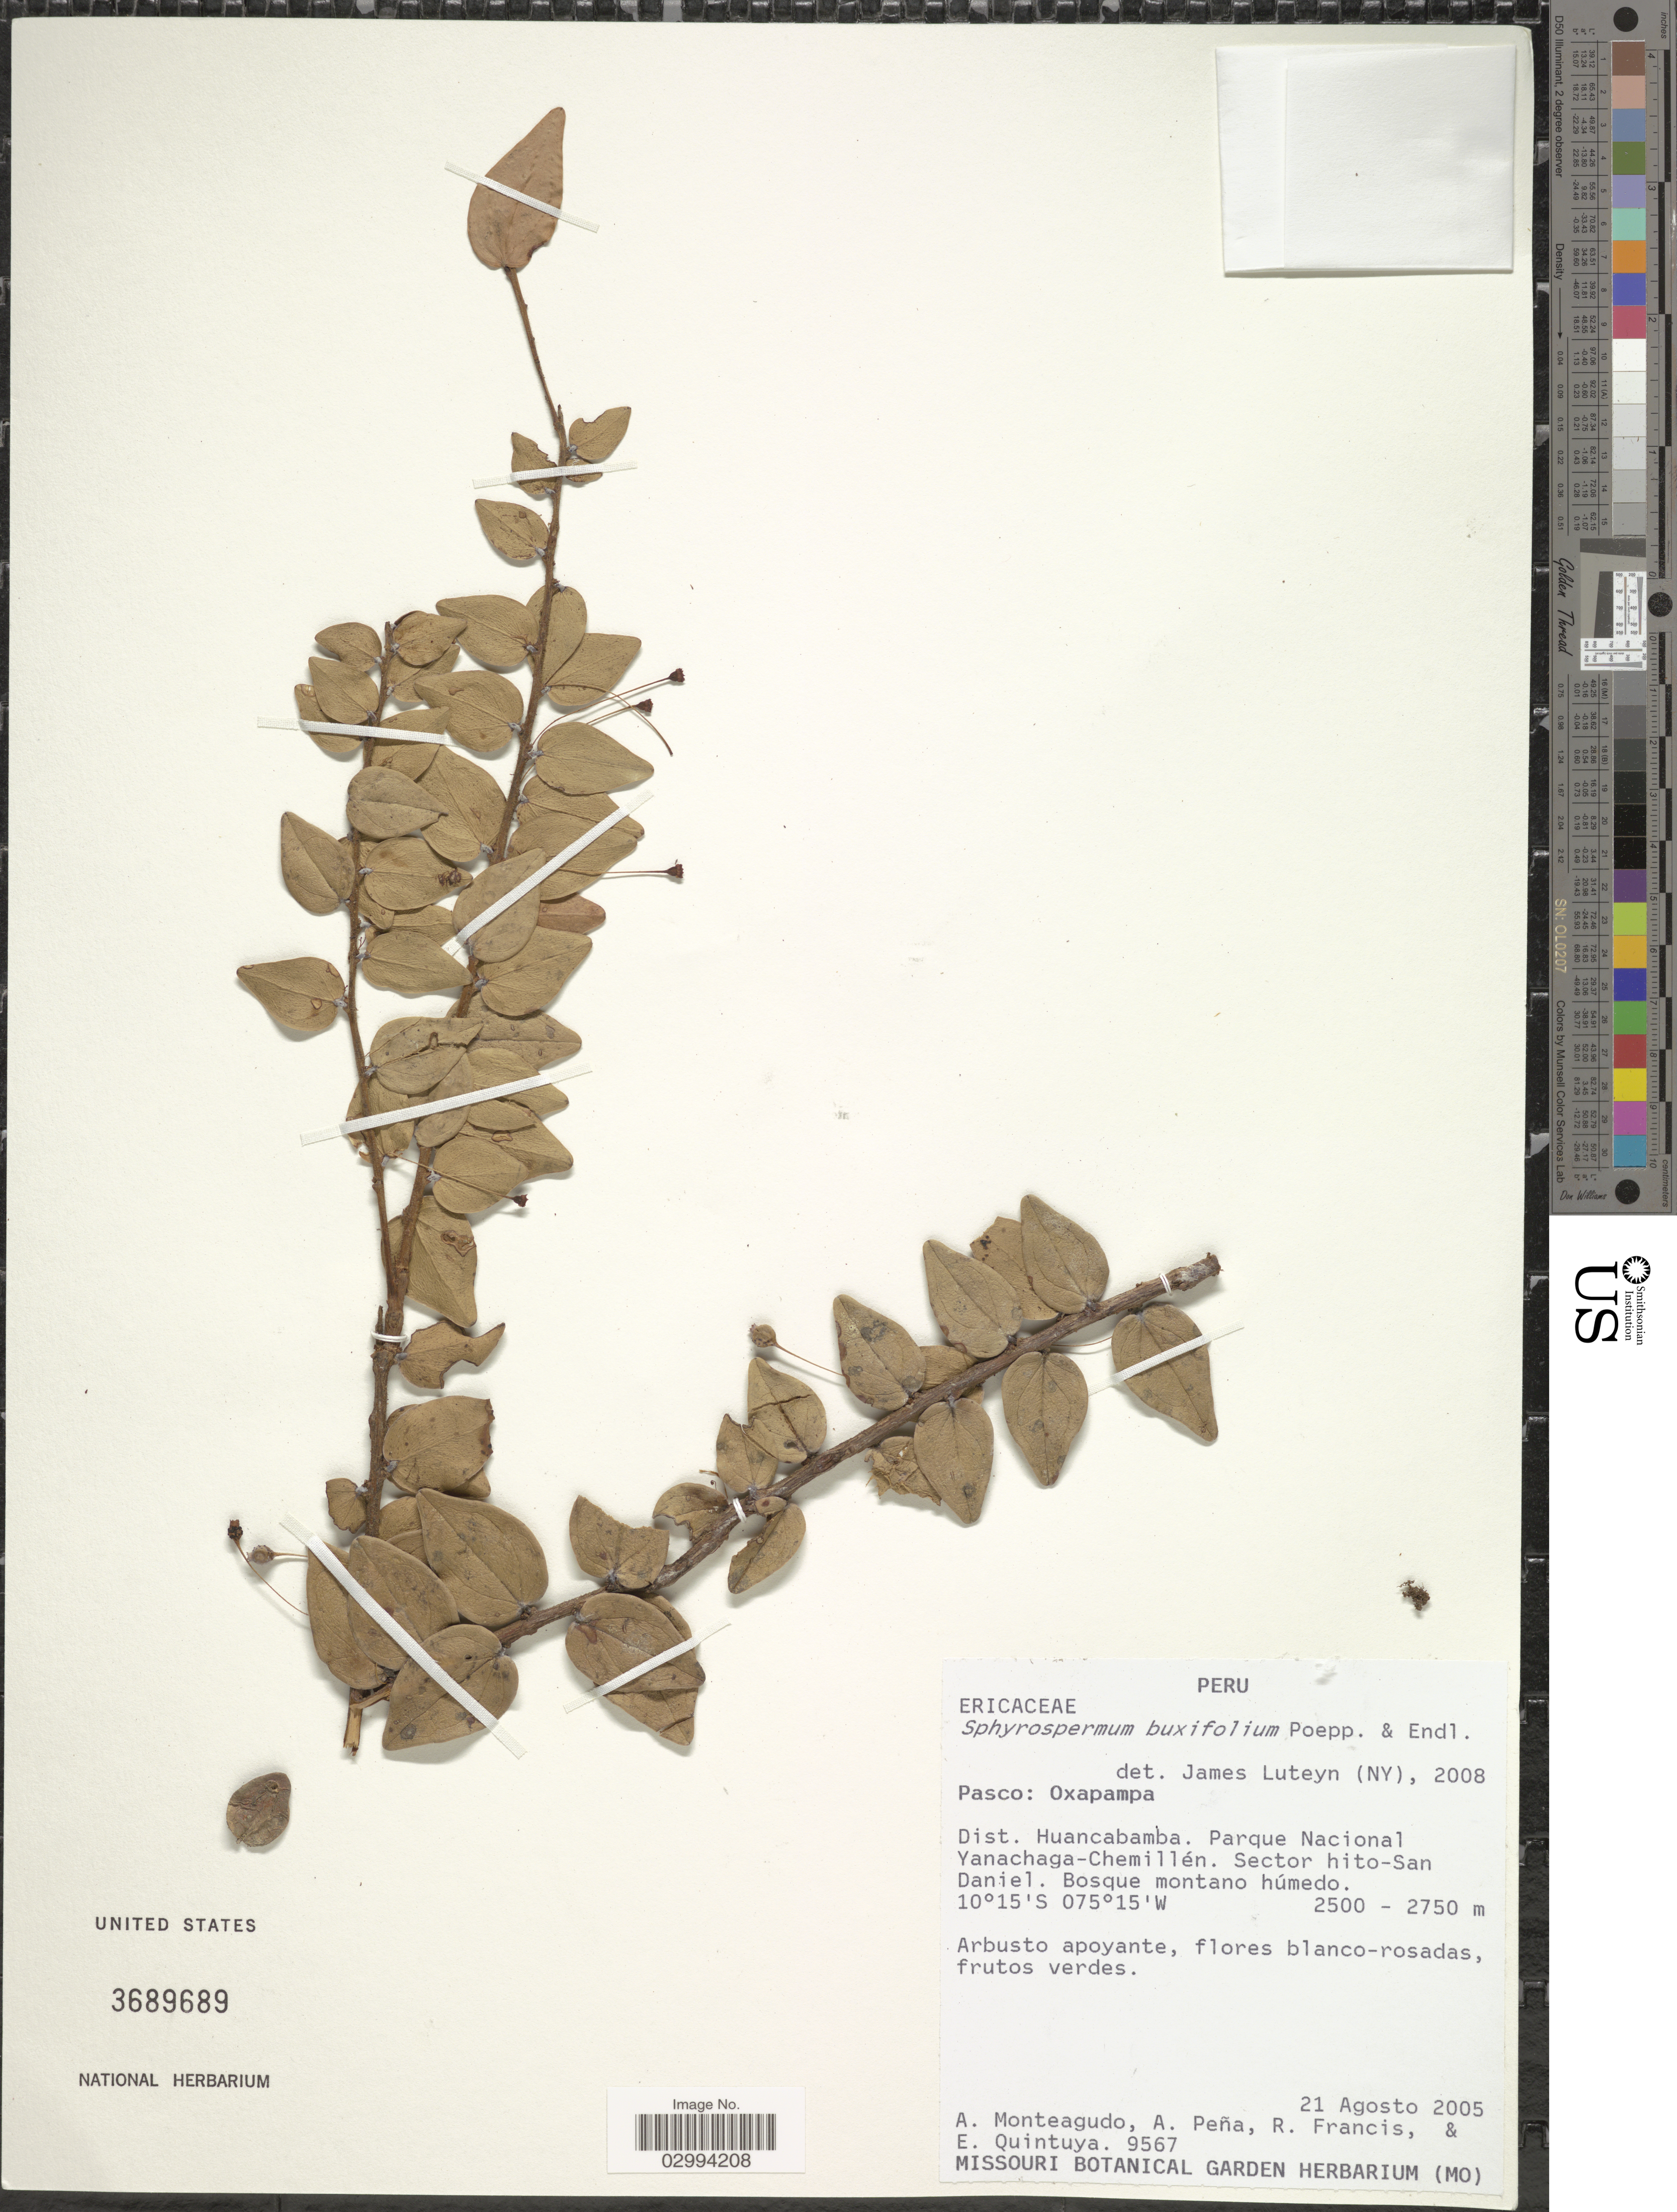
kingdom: Plantae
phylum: Tracheophyta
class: Magnoliopsida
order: Ericales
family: Ericaceae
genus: Sphyrospermum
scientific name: Sphyrospermum buxifolium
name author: Poepp. & Endl.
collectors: A. Monteagudo, A. Peña, R. Francis & E. Quintuya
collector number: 9567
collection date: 2005-08-21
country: Peru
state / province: Pasco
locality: Oxapampa. Dist. Huancabamba. Parque Nacional Yanachaga-Chemillén. Sector hito-San Daniel.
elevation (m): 2500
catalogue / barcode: US 3689689